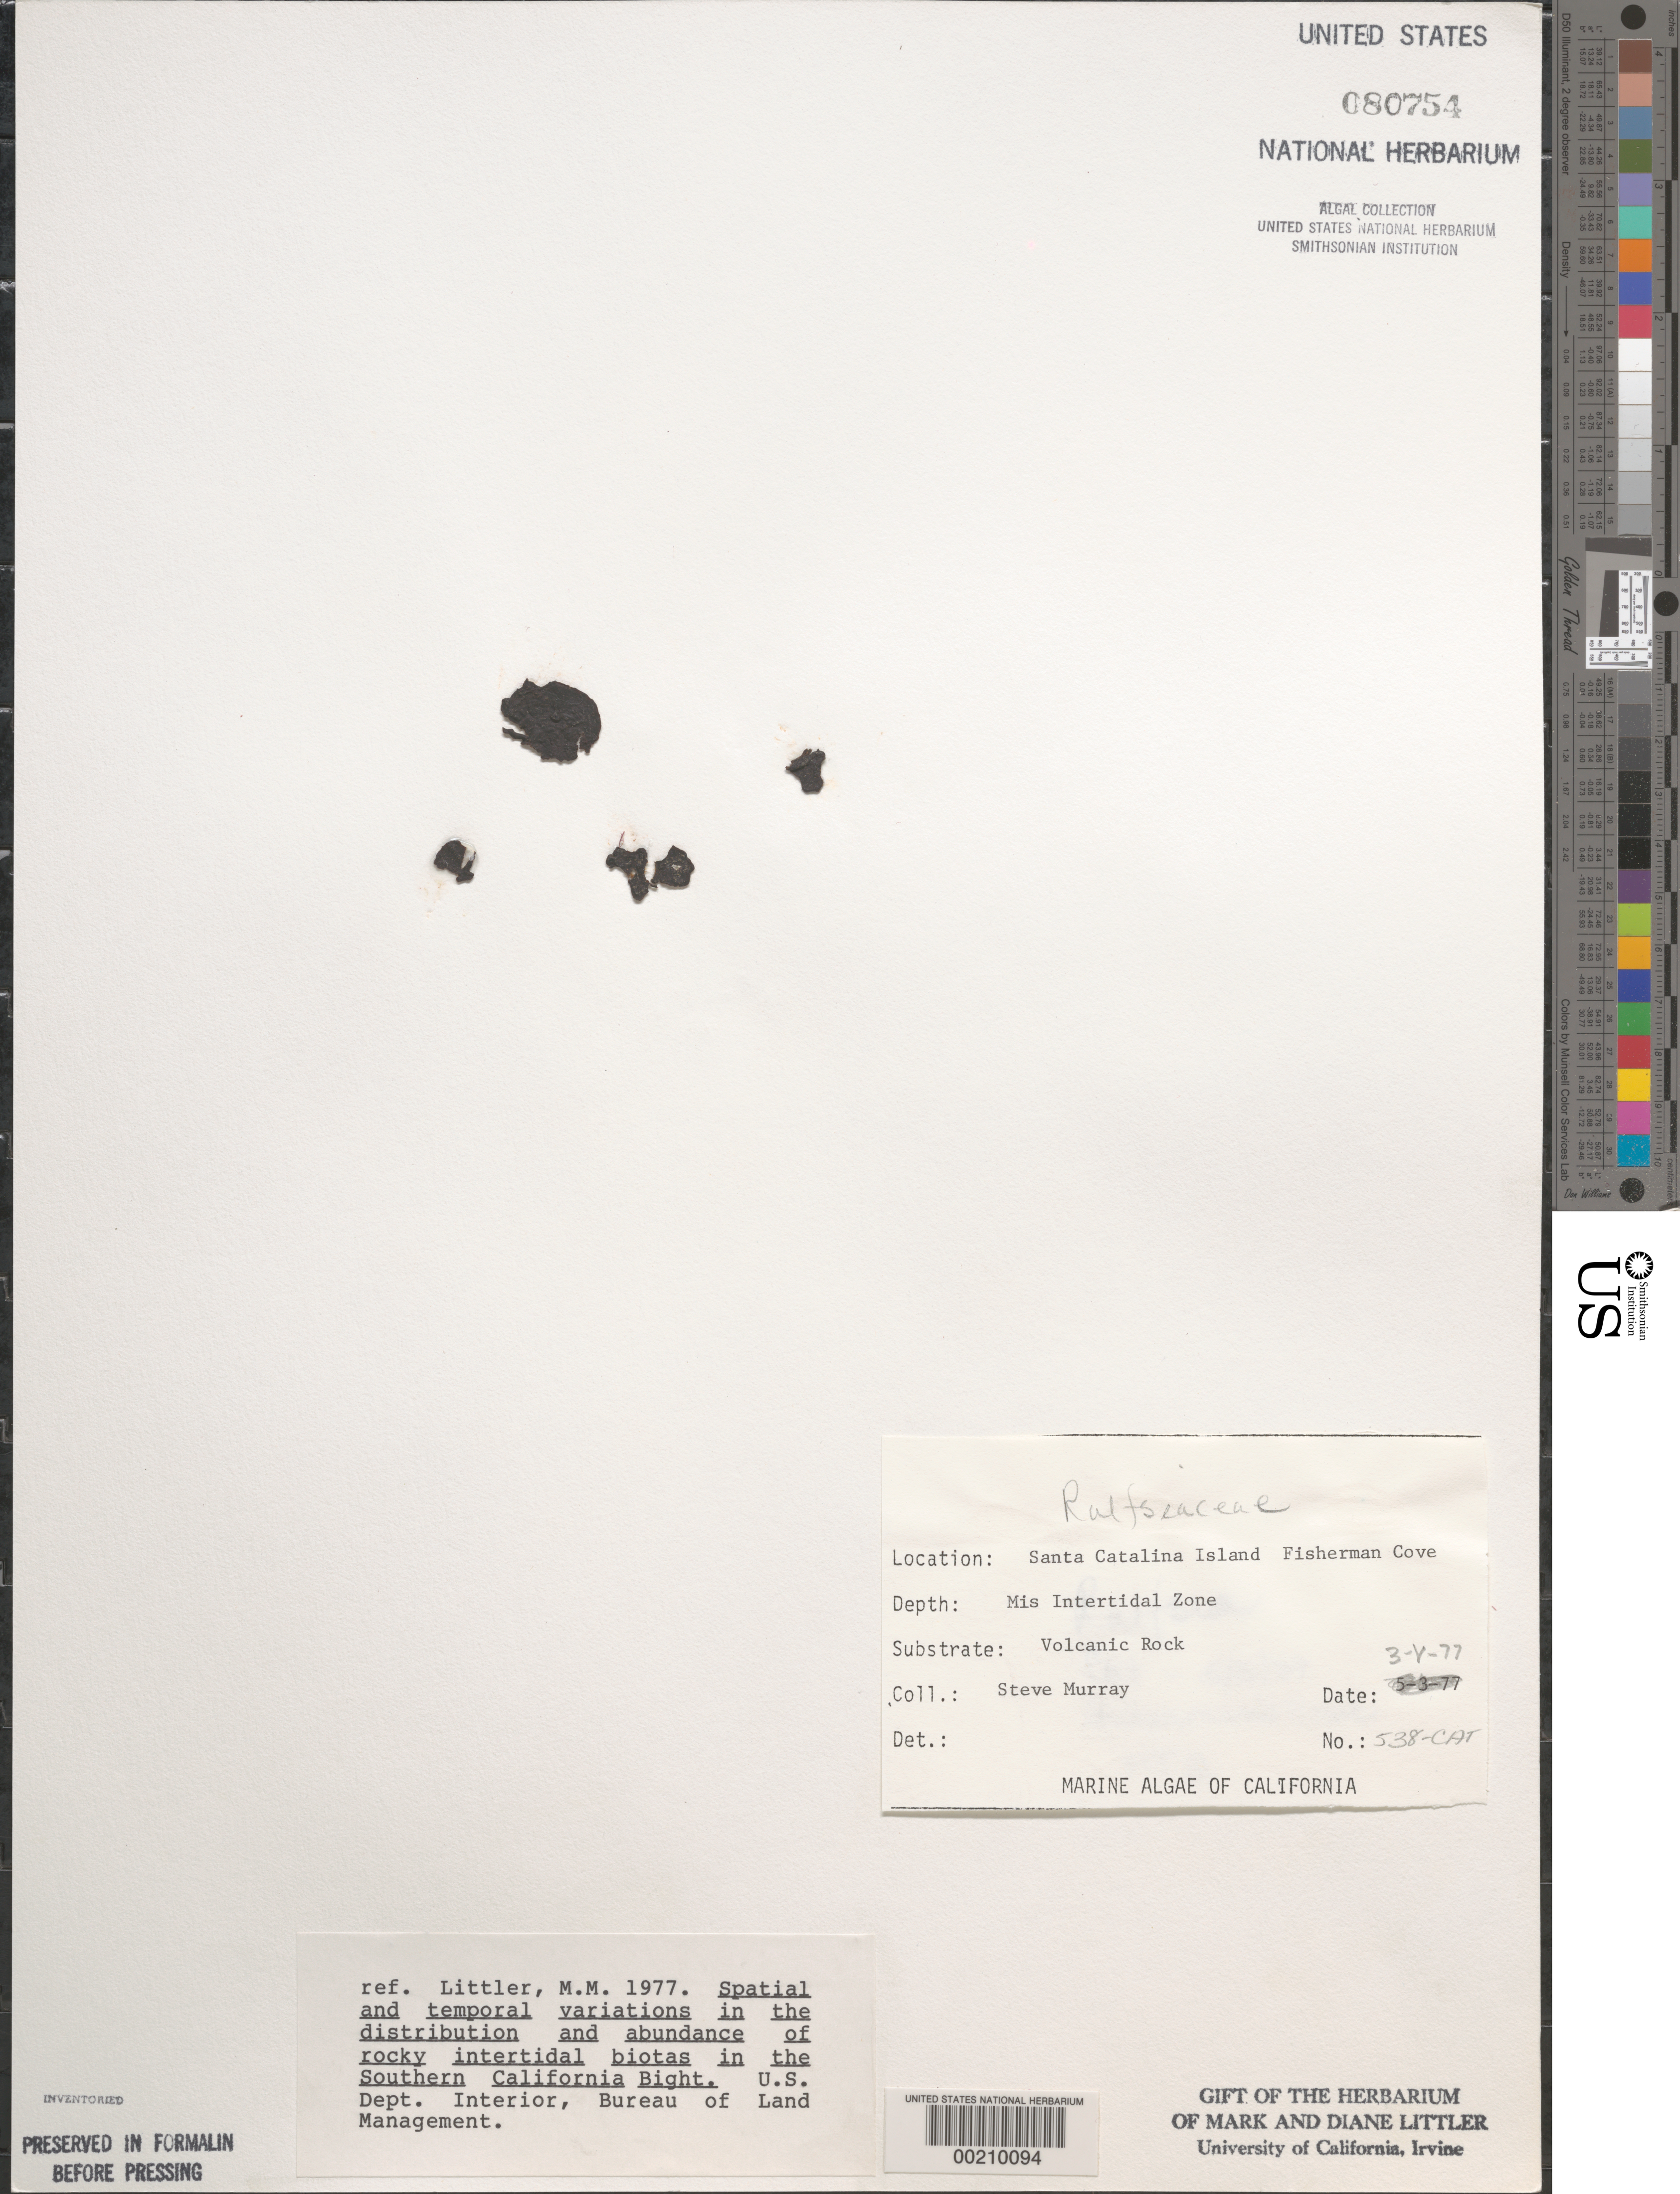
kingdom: Chromista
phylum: Ochrophyta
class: Phaeophyceae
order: Ralfsiales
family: Ralfsiaceae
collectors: S. N. Murray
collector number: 538-cat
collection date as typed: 03 May 1977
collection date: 1977-05-03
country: United States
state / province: California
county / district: Los Angeles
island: Santa Catalina Island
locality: Fishermen Cove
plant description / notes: BLM-SOCALBIGHT Rocky Intertidal Survey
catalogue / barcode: US 80754